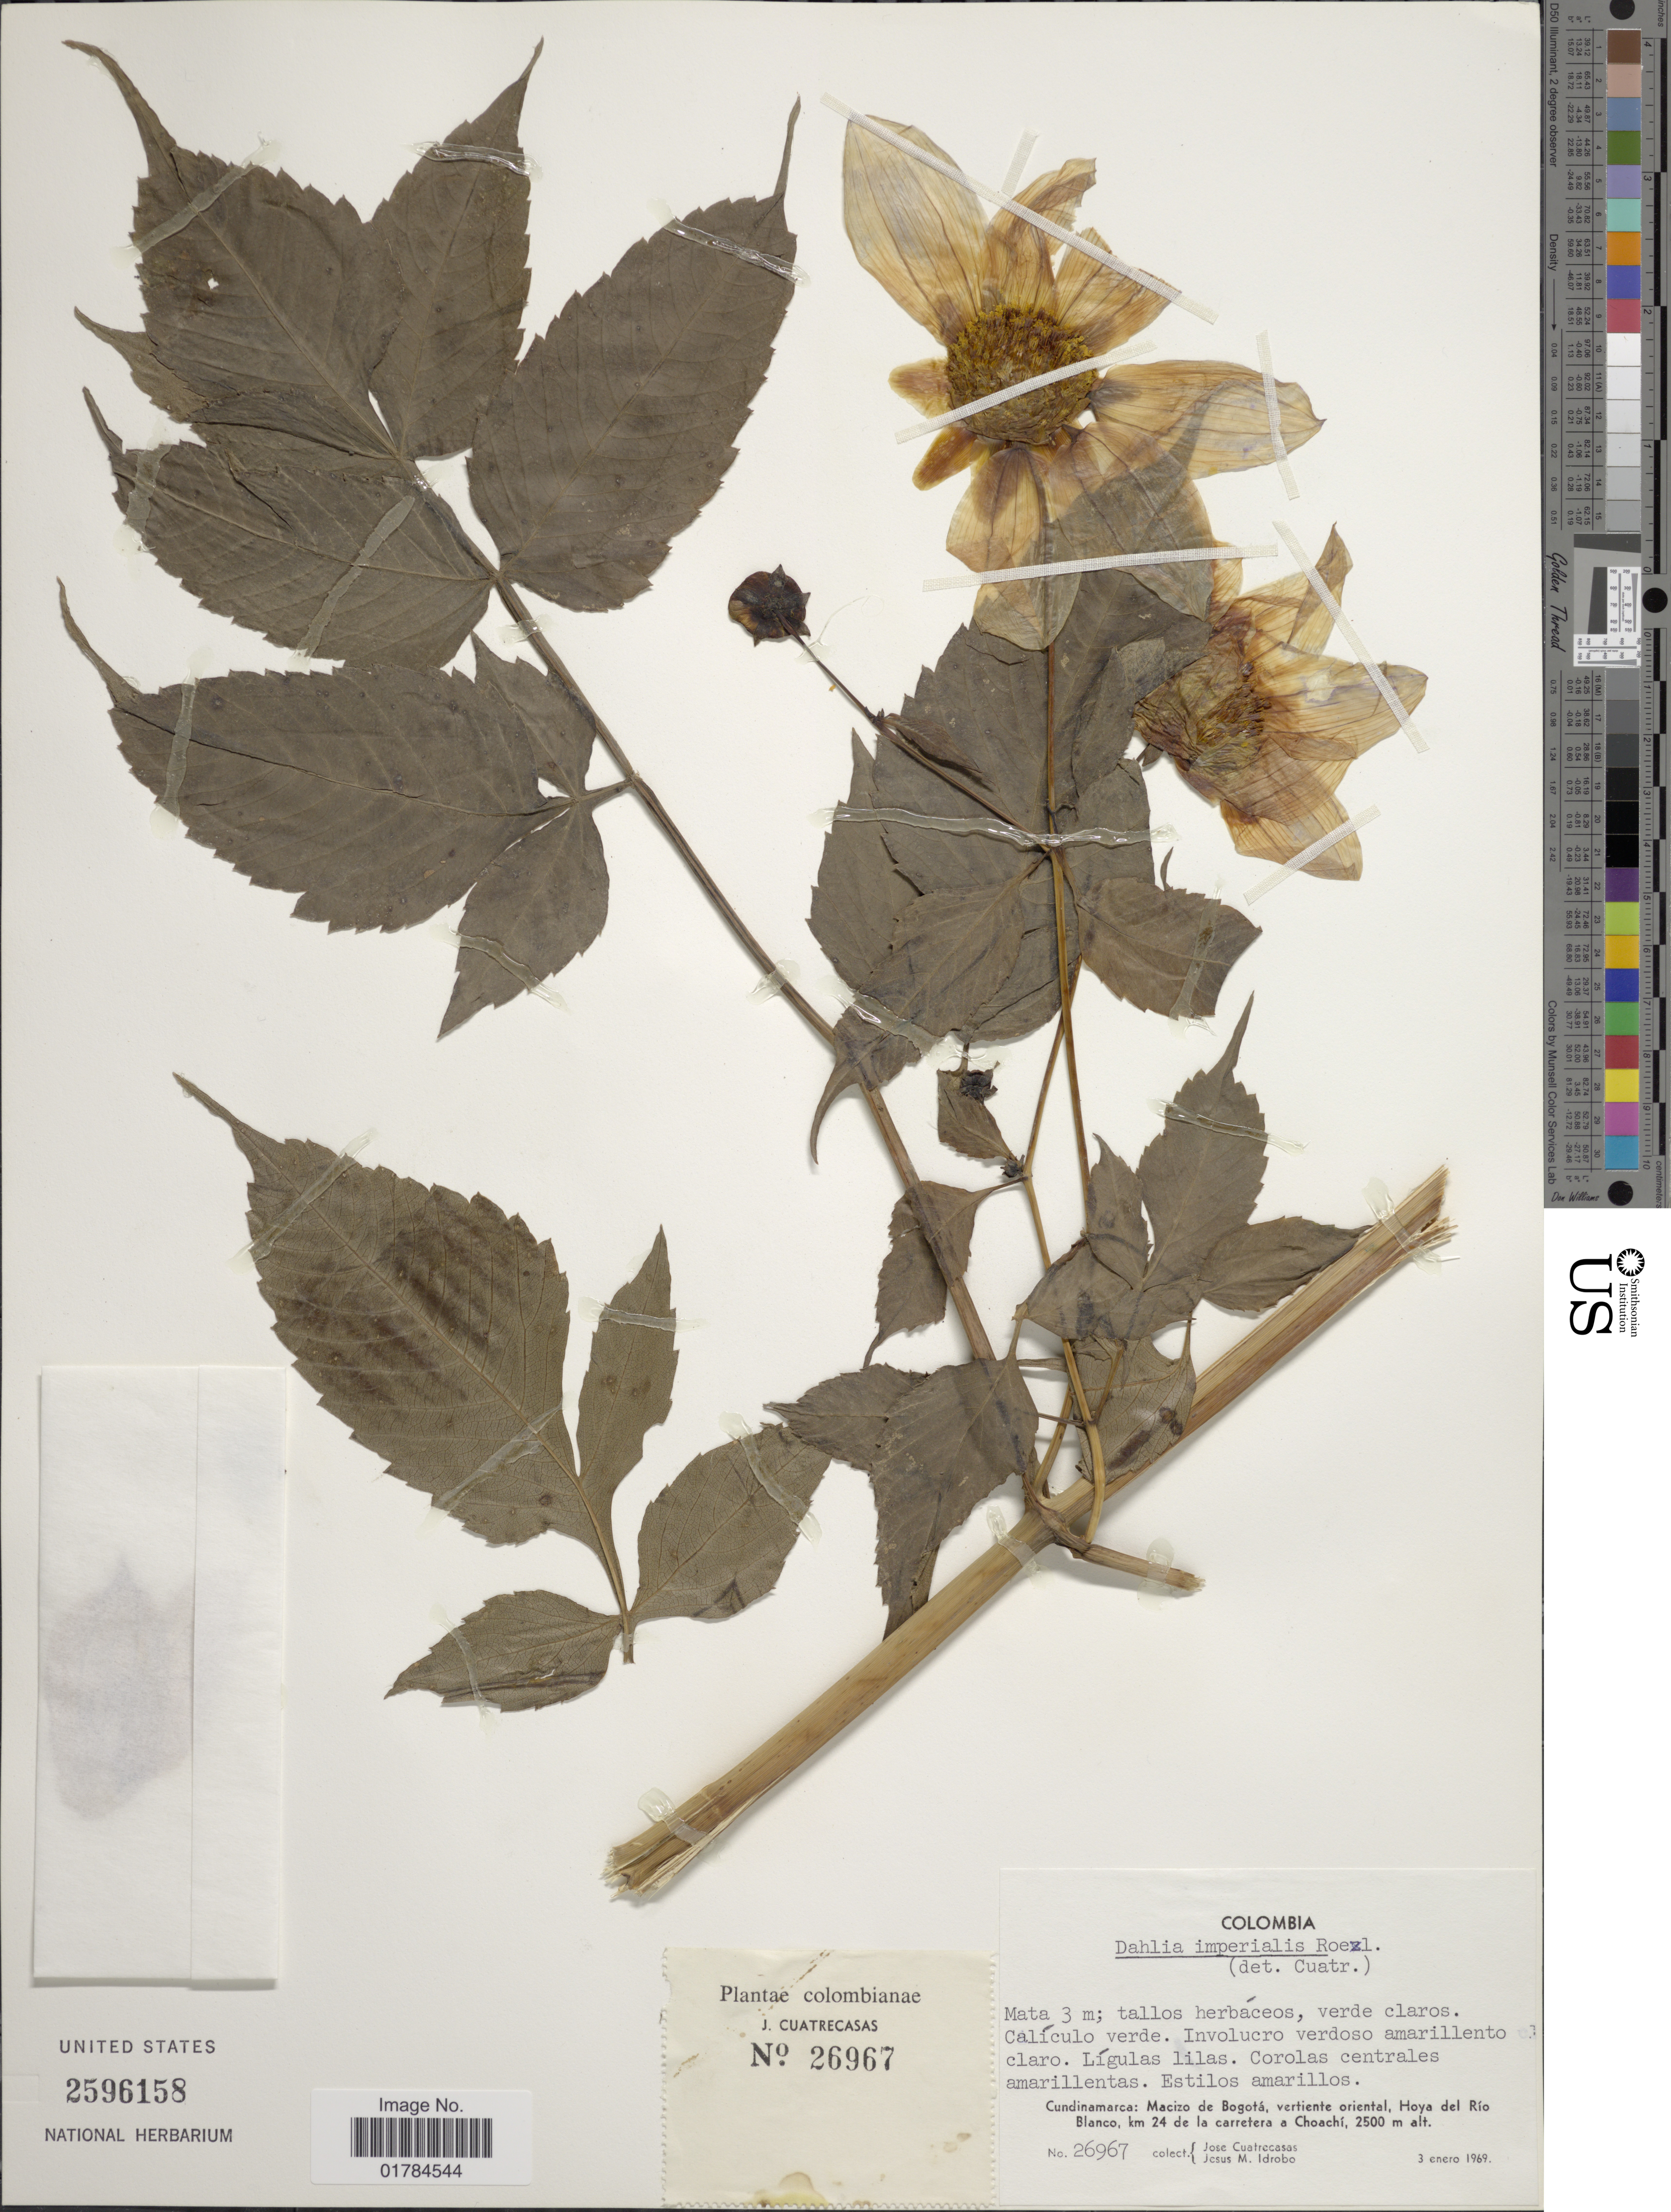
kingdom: Plantae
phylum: Tracheophyta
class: Magnoliopsida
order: Asterales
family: Asteraceae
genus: Dahlia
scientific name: Dahlia imperialis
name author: Roezl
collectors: J. Cuatrecasas & J. M. Idrobo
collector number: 26967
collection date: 1969-01-03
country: Colombia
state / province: Cundinamarca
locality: Macizo de Bogota, vertiente oriental, Hoya del Rio Blanco, km 24 de la carretera a Choachi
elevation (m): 2500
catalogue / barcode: US 2596158